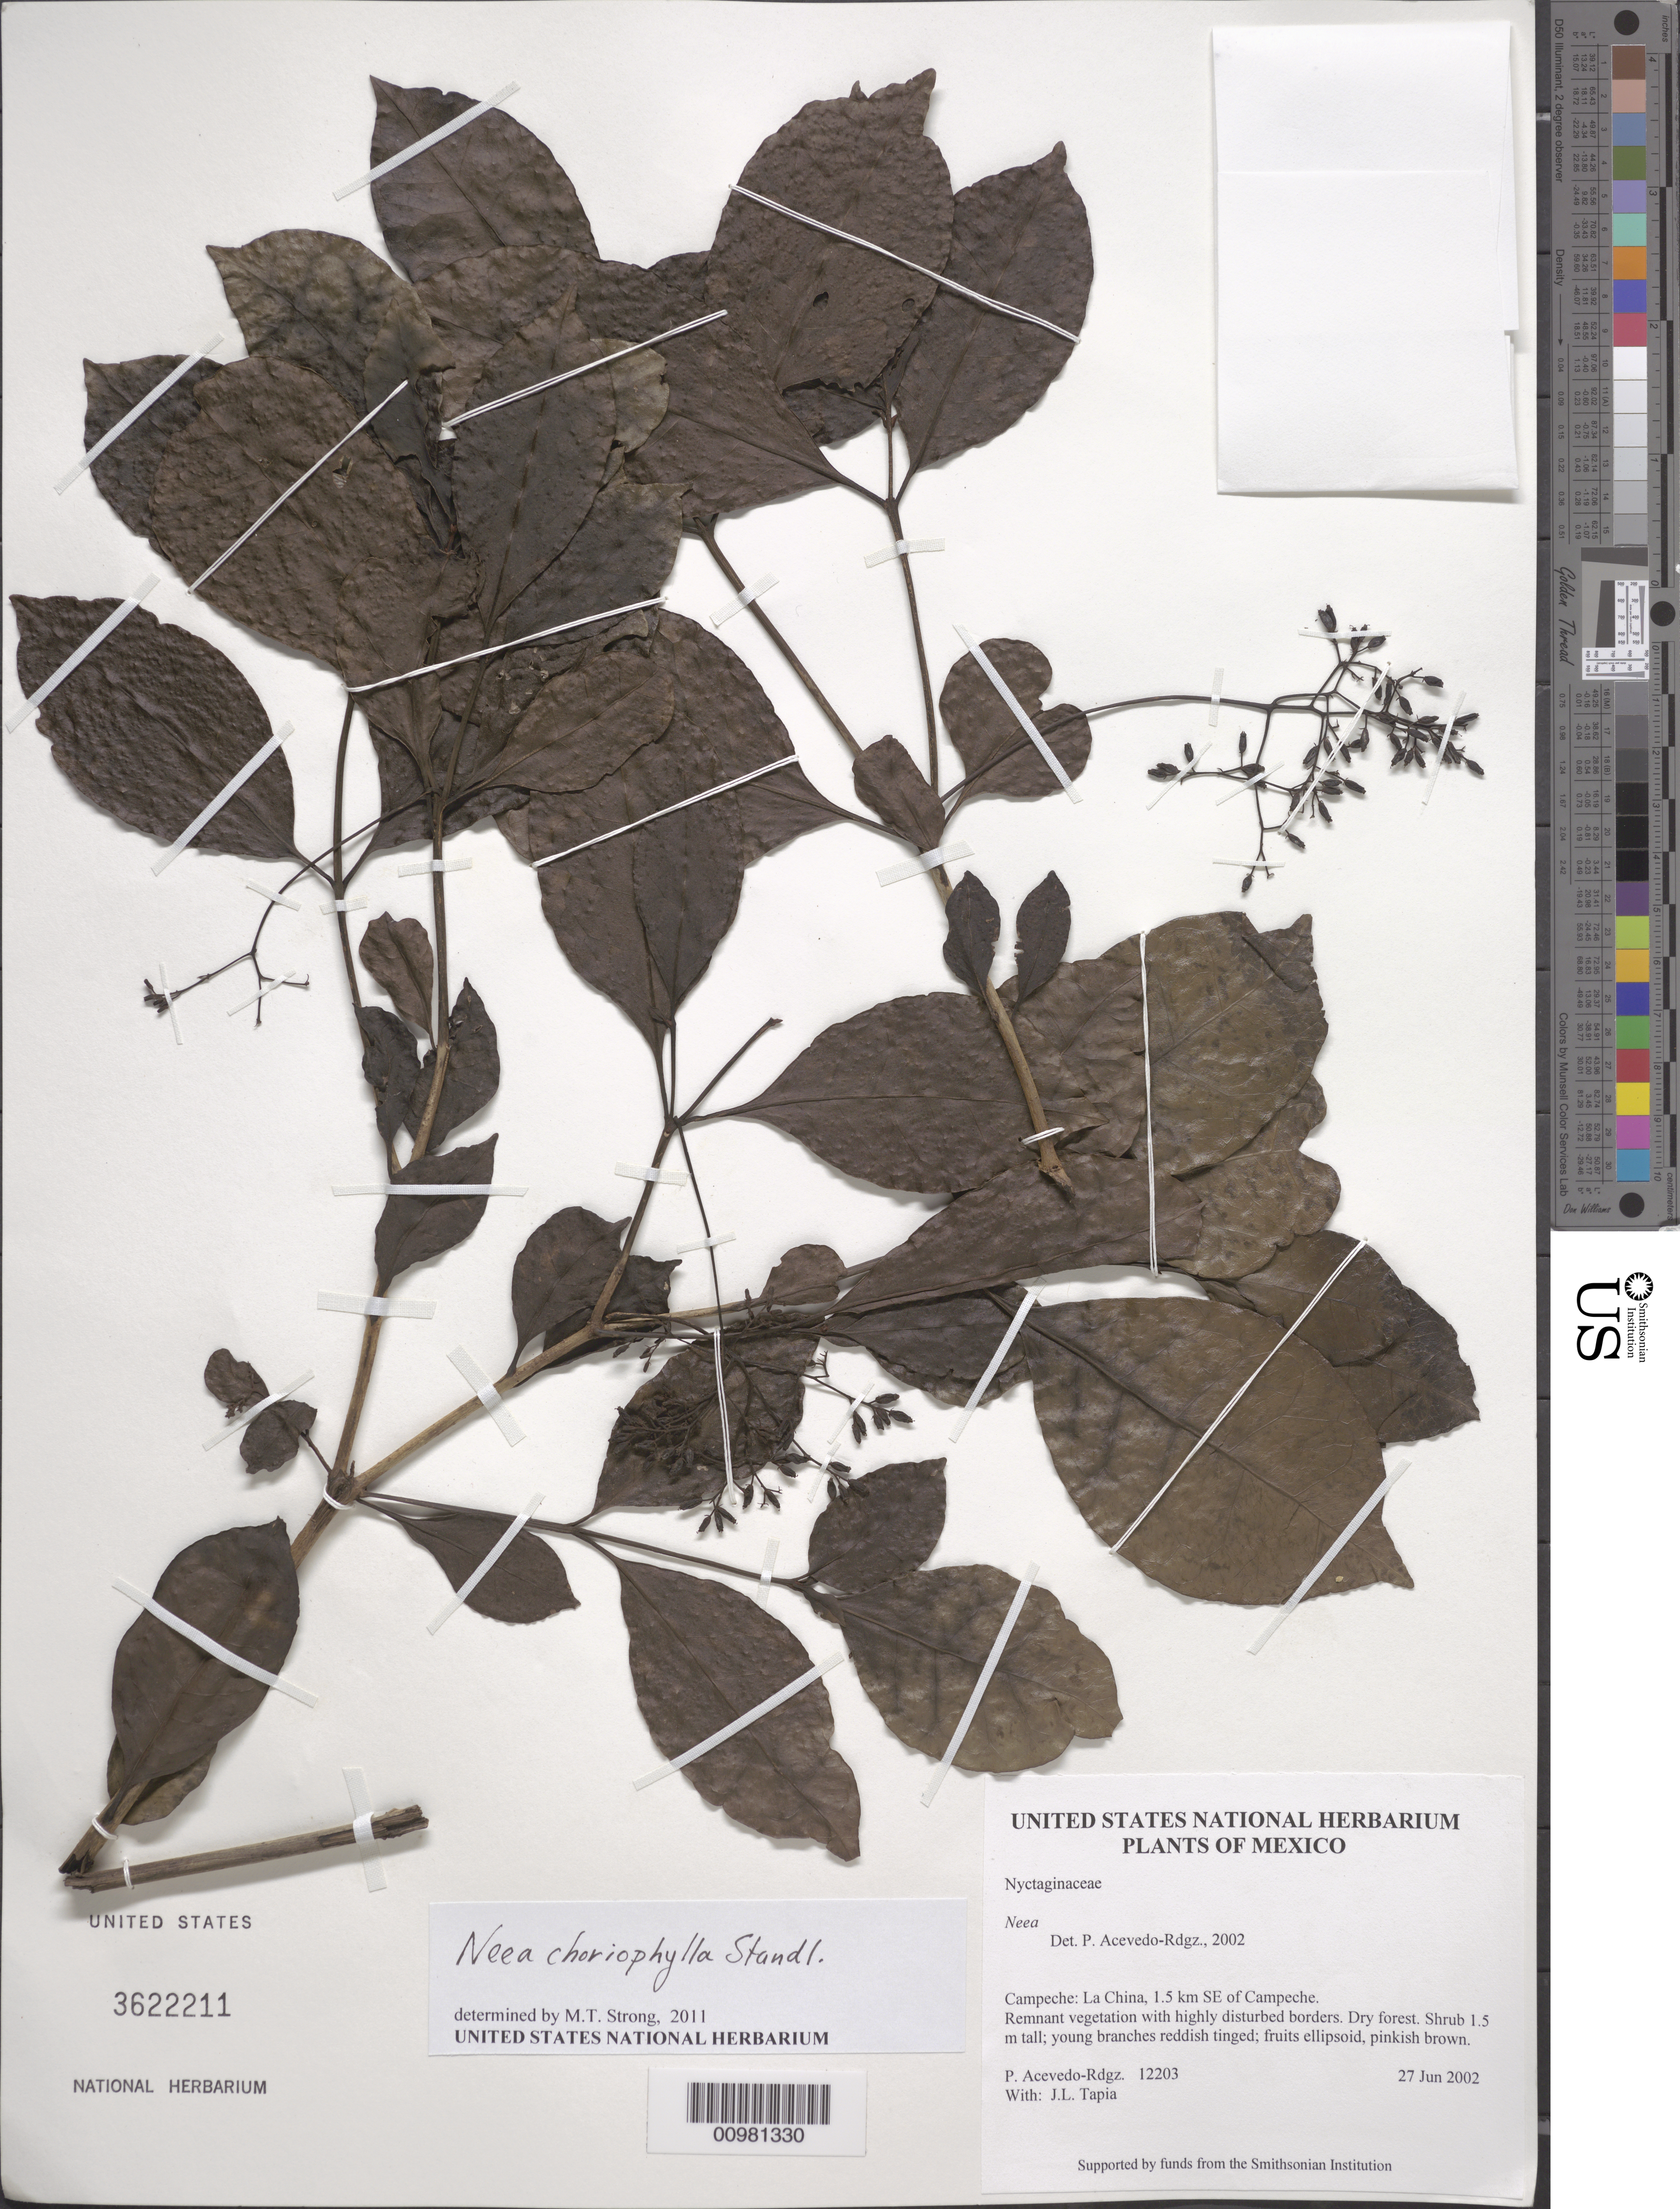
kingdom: Plantae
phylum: Tracheophyta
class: Magnoliopsida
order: Caryophyllales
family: Nyctaginaceae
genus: Neea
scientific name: Neea choriophylla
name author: Standl.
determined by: Strong, M. T., (US), Smithsonian Institution - National Museum of Natural History (UNITED STATES)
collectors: P. Acevedo-Rodr. & J. L. Tapia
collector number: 12203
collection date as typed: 27 Jun 2002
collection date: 2002-06-27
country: Mexico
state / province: Campeche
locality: Campeche: La China, 1.5 km SE of Campeche.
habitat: Remnant vegetation with highly disturbed borders. Dry forest.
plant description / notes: US, NY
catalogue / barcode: US 3622211